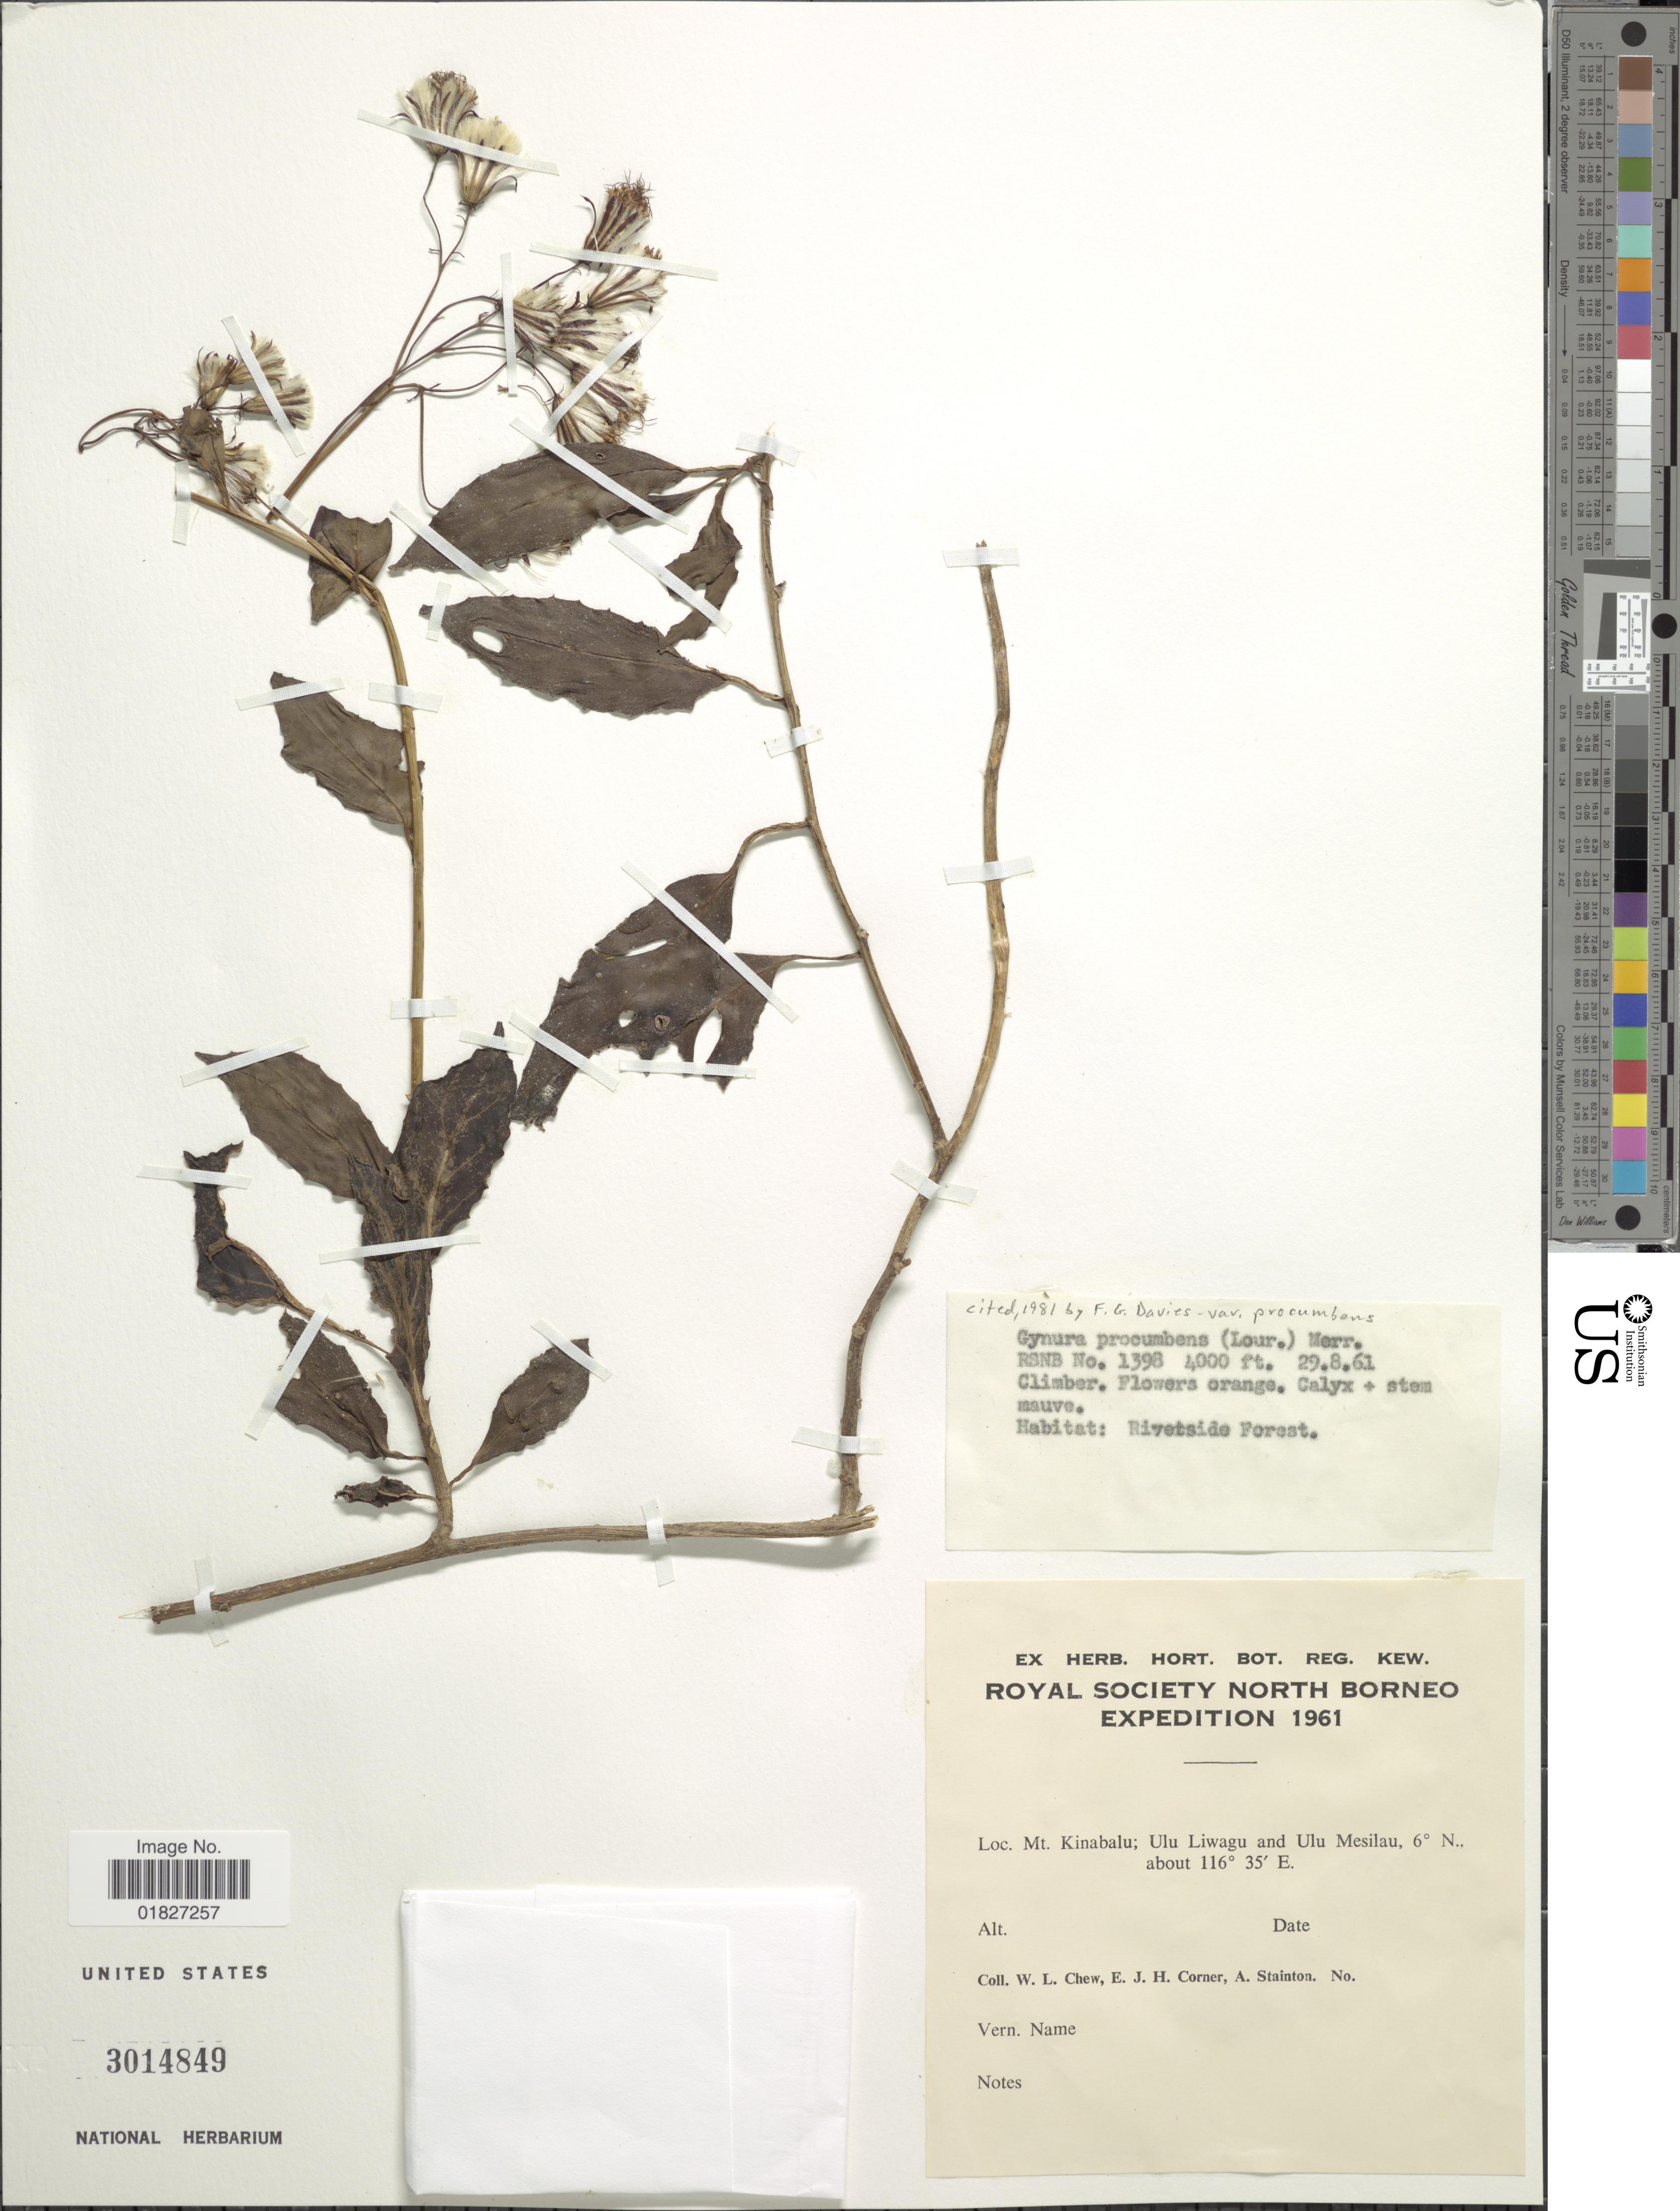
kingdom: Plantae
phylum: Tracheophyta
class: Magnoliopsida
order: Asterales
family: Asteraceae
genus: Gynura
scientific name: Gynura procumbens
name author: (Lour.) Merr.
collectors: W. Chew, E. Corner & A. Stainton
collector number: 1398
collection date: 1961-08-29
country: Malaysia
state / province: Sabah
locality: Royal Society North Borneo, Mt. Kinabalu, Ulu Liwagu and Ulu Mesilau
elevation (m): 1219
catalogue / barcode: US 3014849